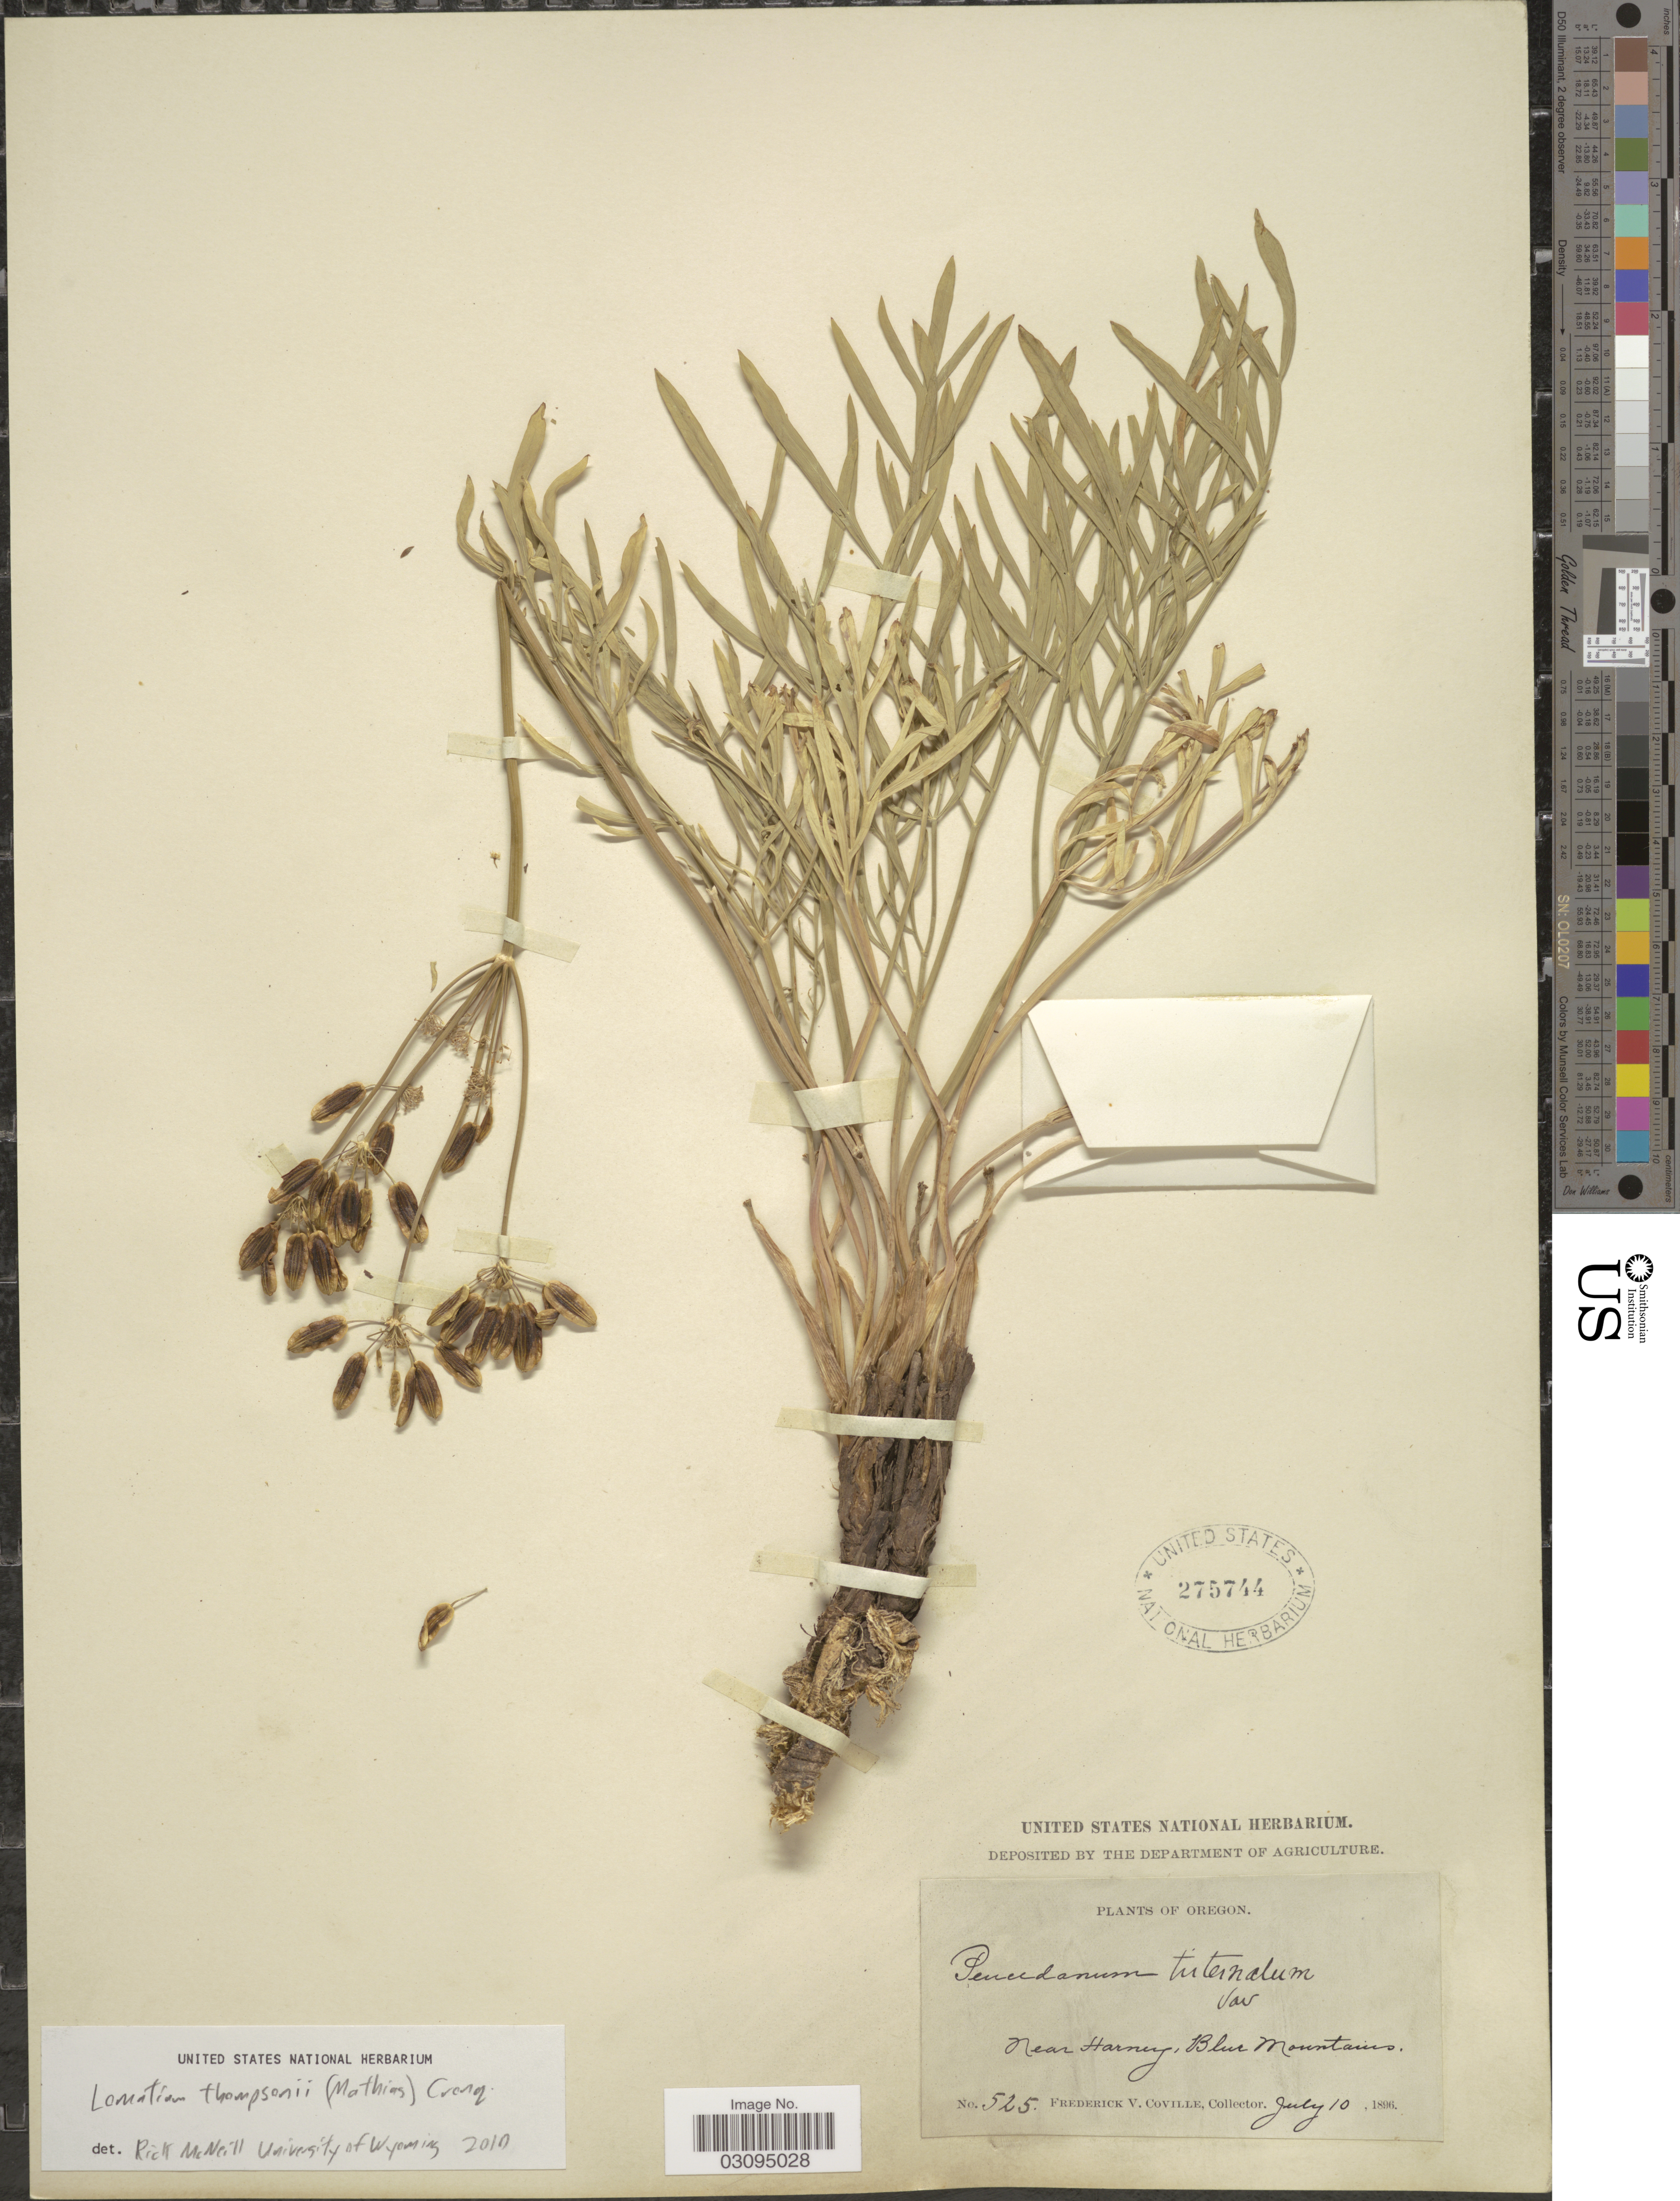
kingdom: Plantae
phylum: Tracheophyta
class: Magnoliopsida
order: Apiales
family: Apiaceae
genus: Lomatium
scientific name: Lomatium thompsonii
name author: (Mathias) Cronq.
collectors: F. V. Coville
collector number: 525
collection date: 1896-07-10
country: United States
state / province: Oregon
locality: Near Harney, Blue Mountains.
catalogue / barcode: US 275744